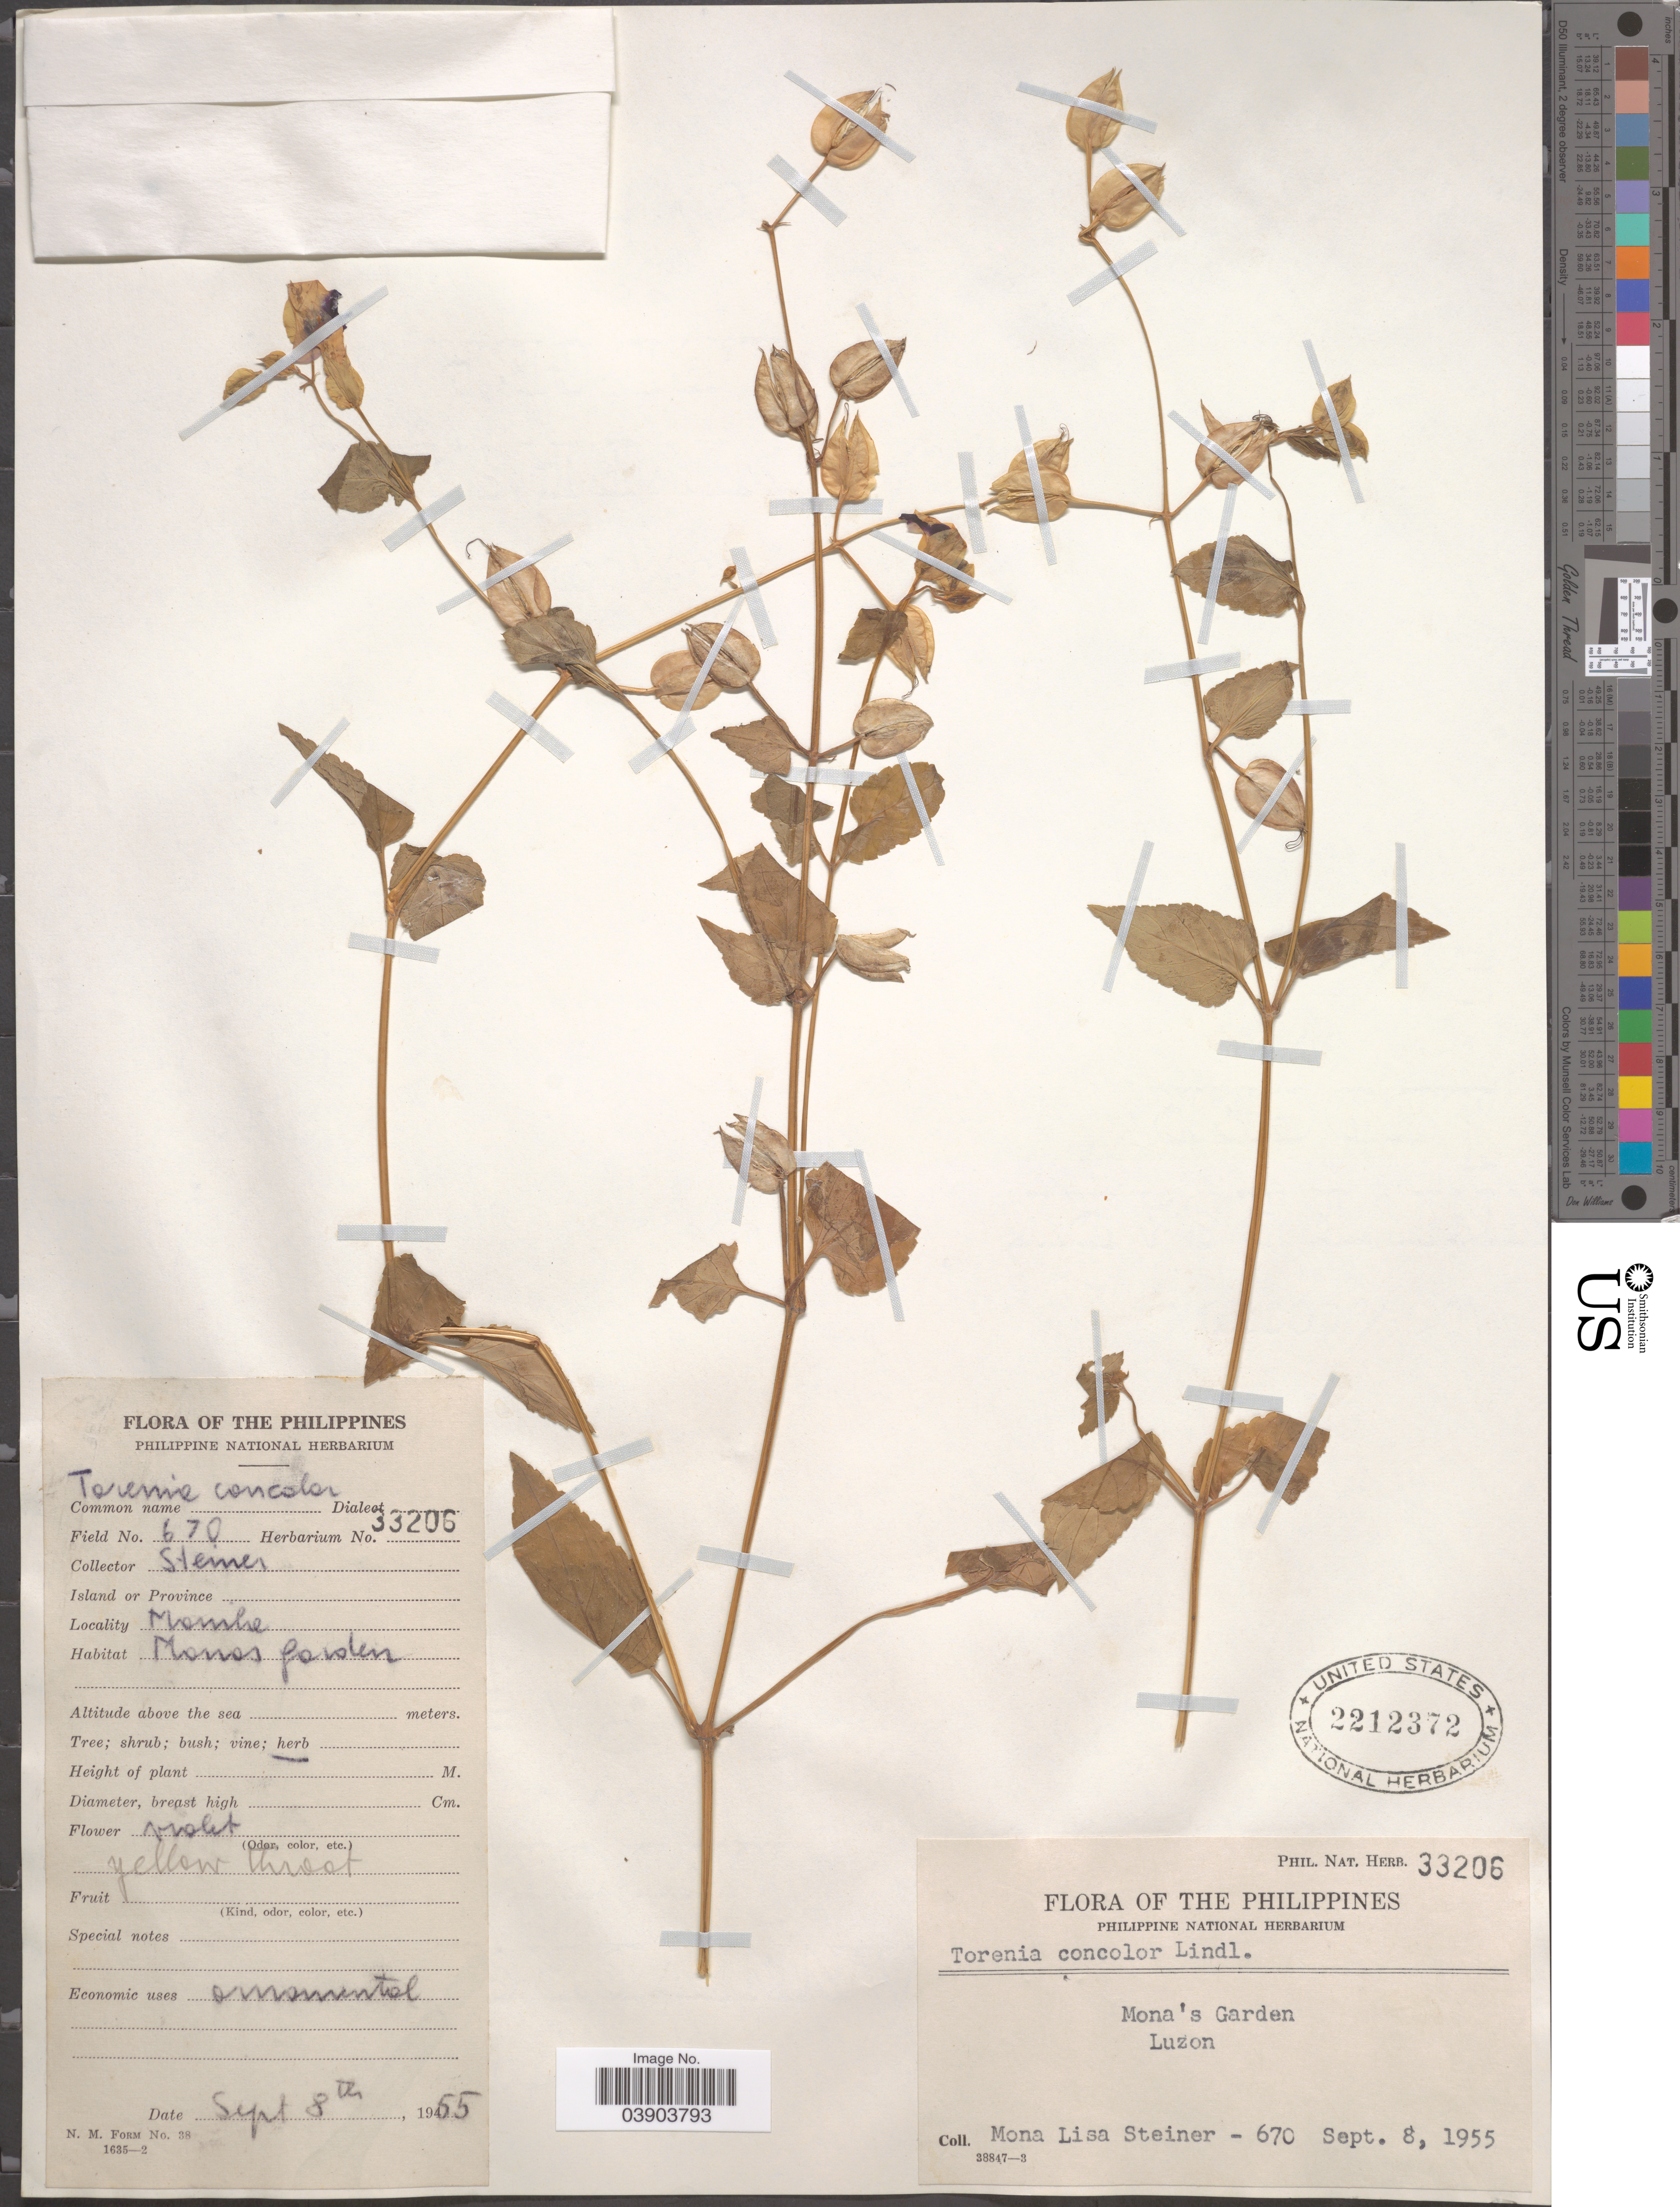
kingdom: Plantae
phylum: Tracheophyta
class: Magnoliopsida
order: Lamiales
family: Linderniaceae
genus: Torenia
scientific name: Torenia concolor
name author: Lindl.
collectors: M. Steiner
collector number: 670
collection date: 1955-09-08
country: Philippines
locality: Manila. Mona's Garden. Luzon.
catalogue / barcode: US 2212372